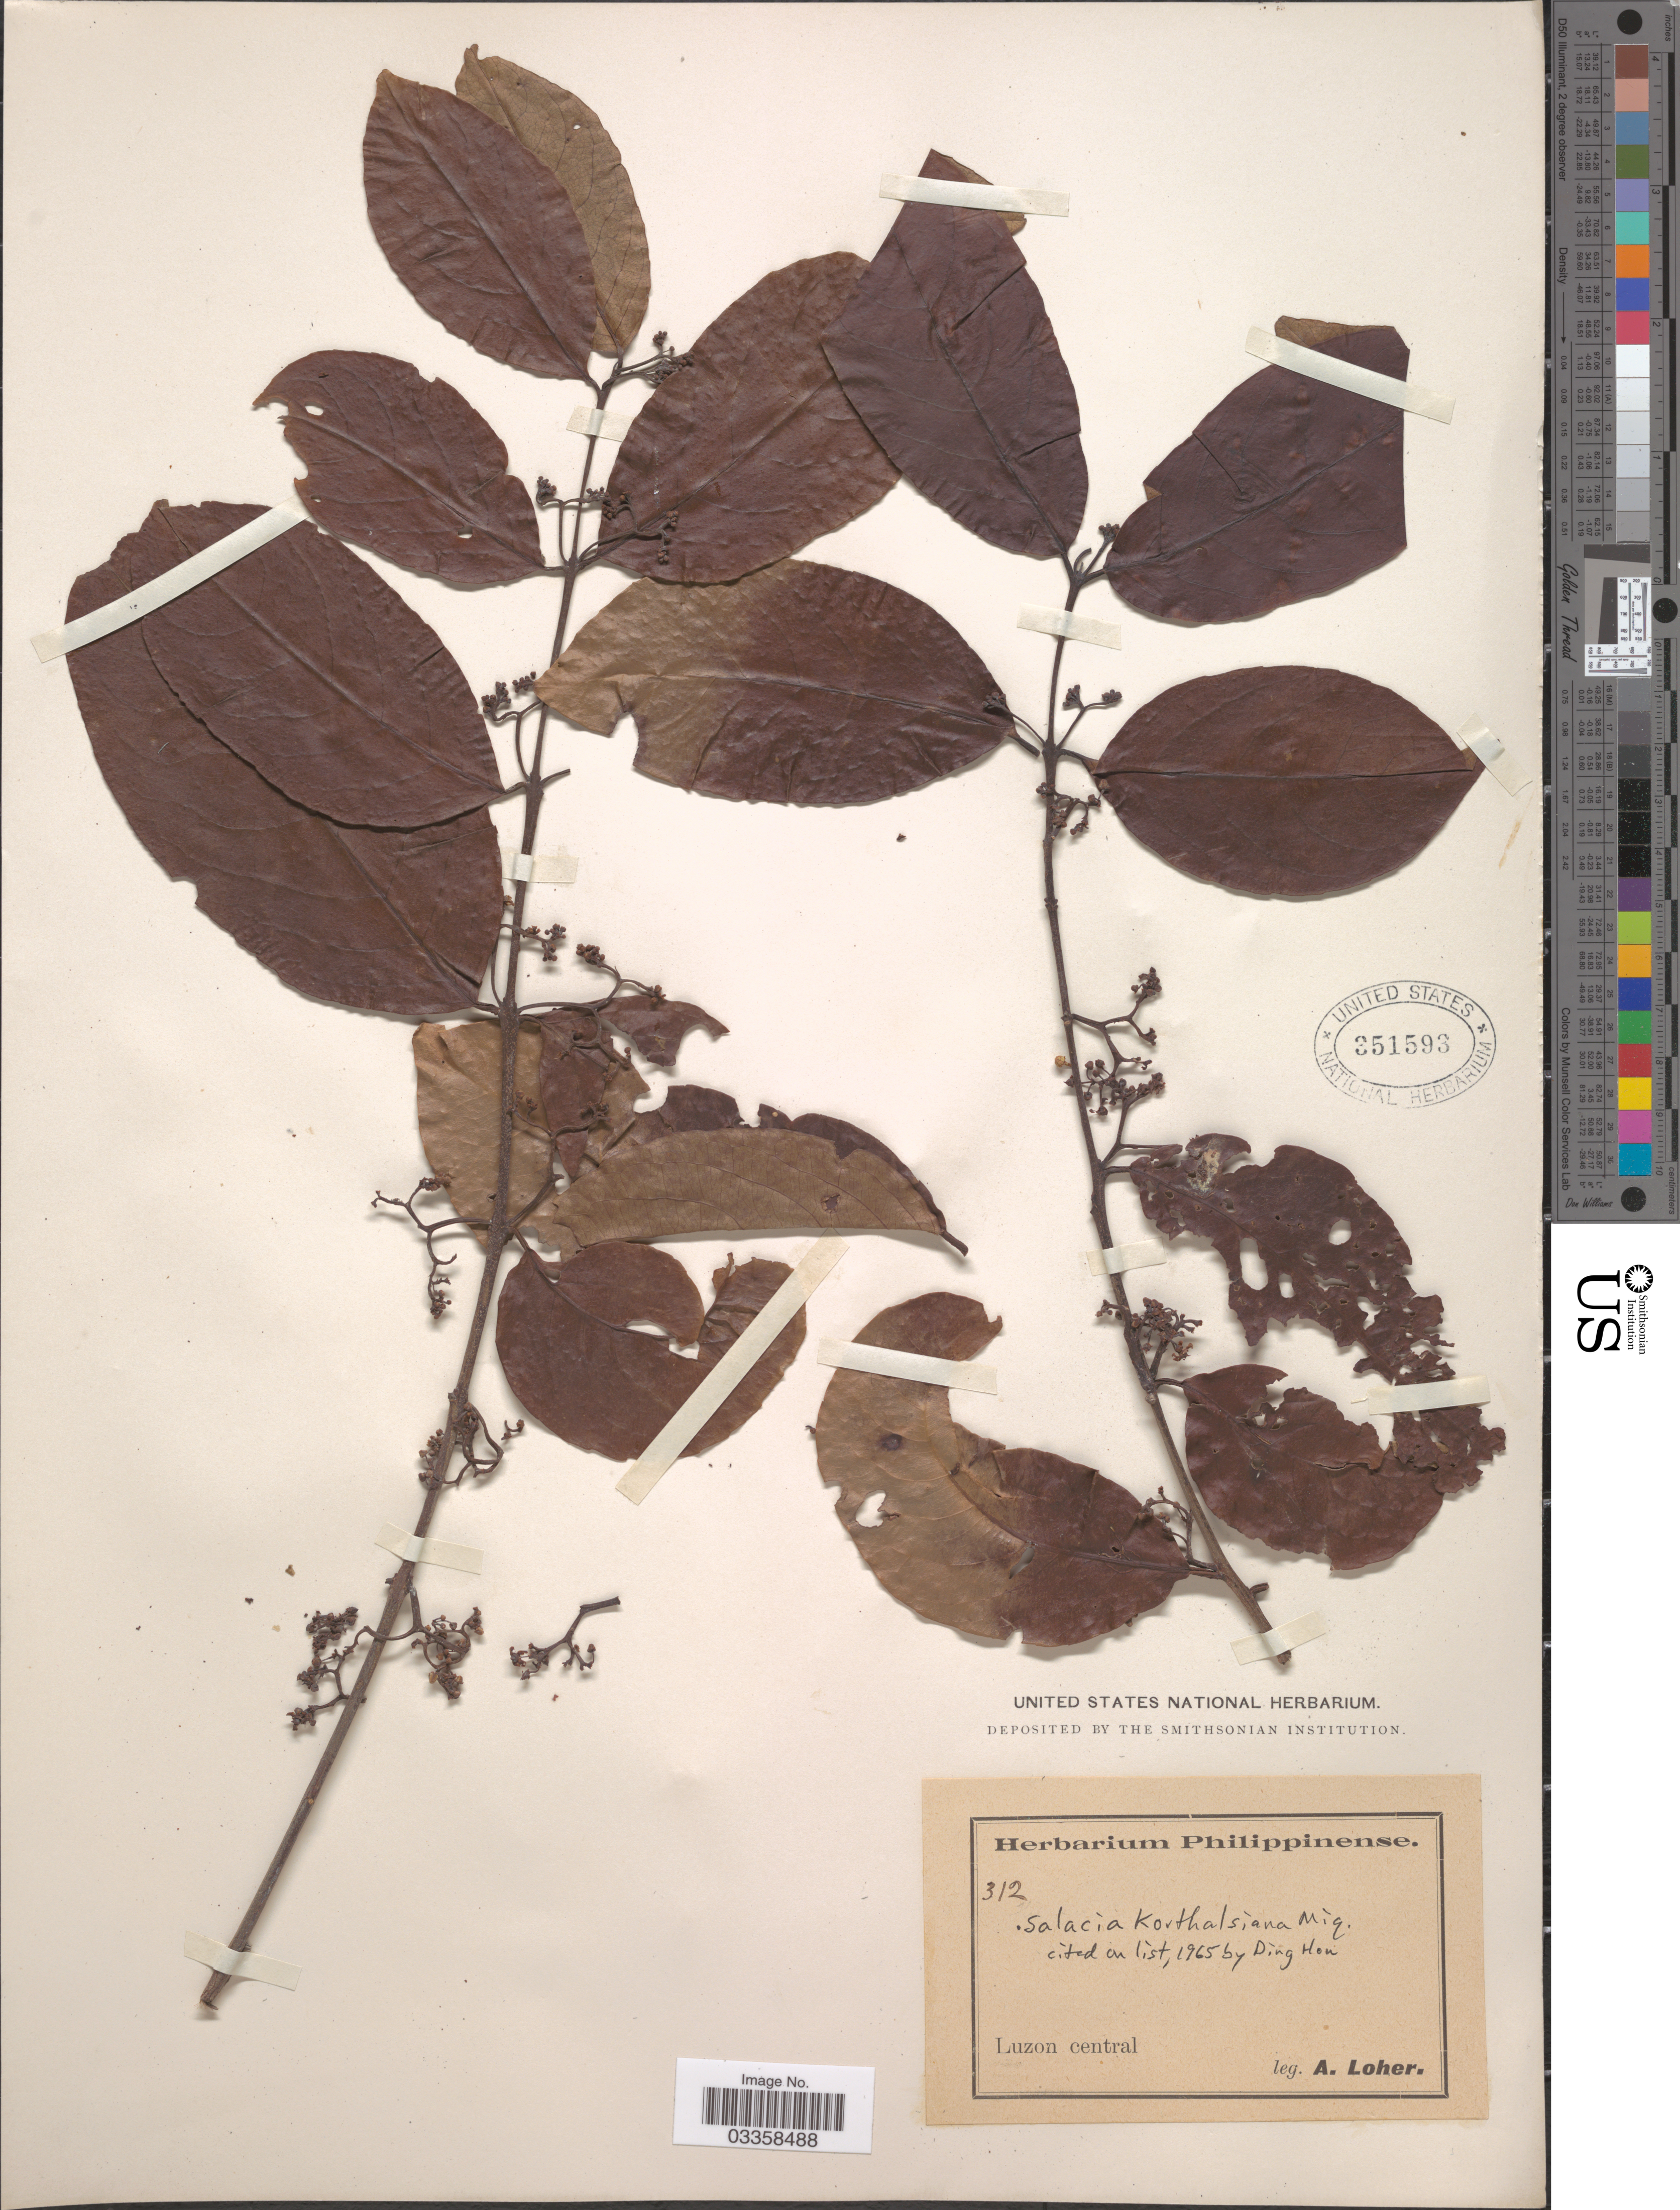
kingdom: Plantae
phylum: Tracheophyta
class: Magnoliopsida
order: Celastrales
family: Celastraceae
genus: Salacia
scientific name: Salacia korthalsiana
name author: Miq.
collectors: A. Loher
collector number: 312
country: Philippines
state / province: Central Luzon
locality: Luzon central.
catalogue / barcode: US 351593